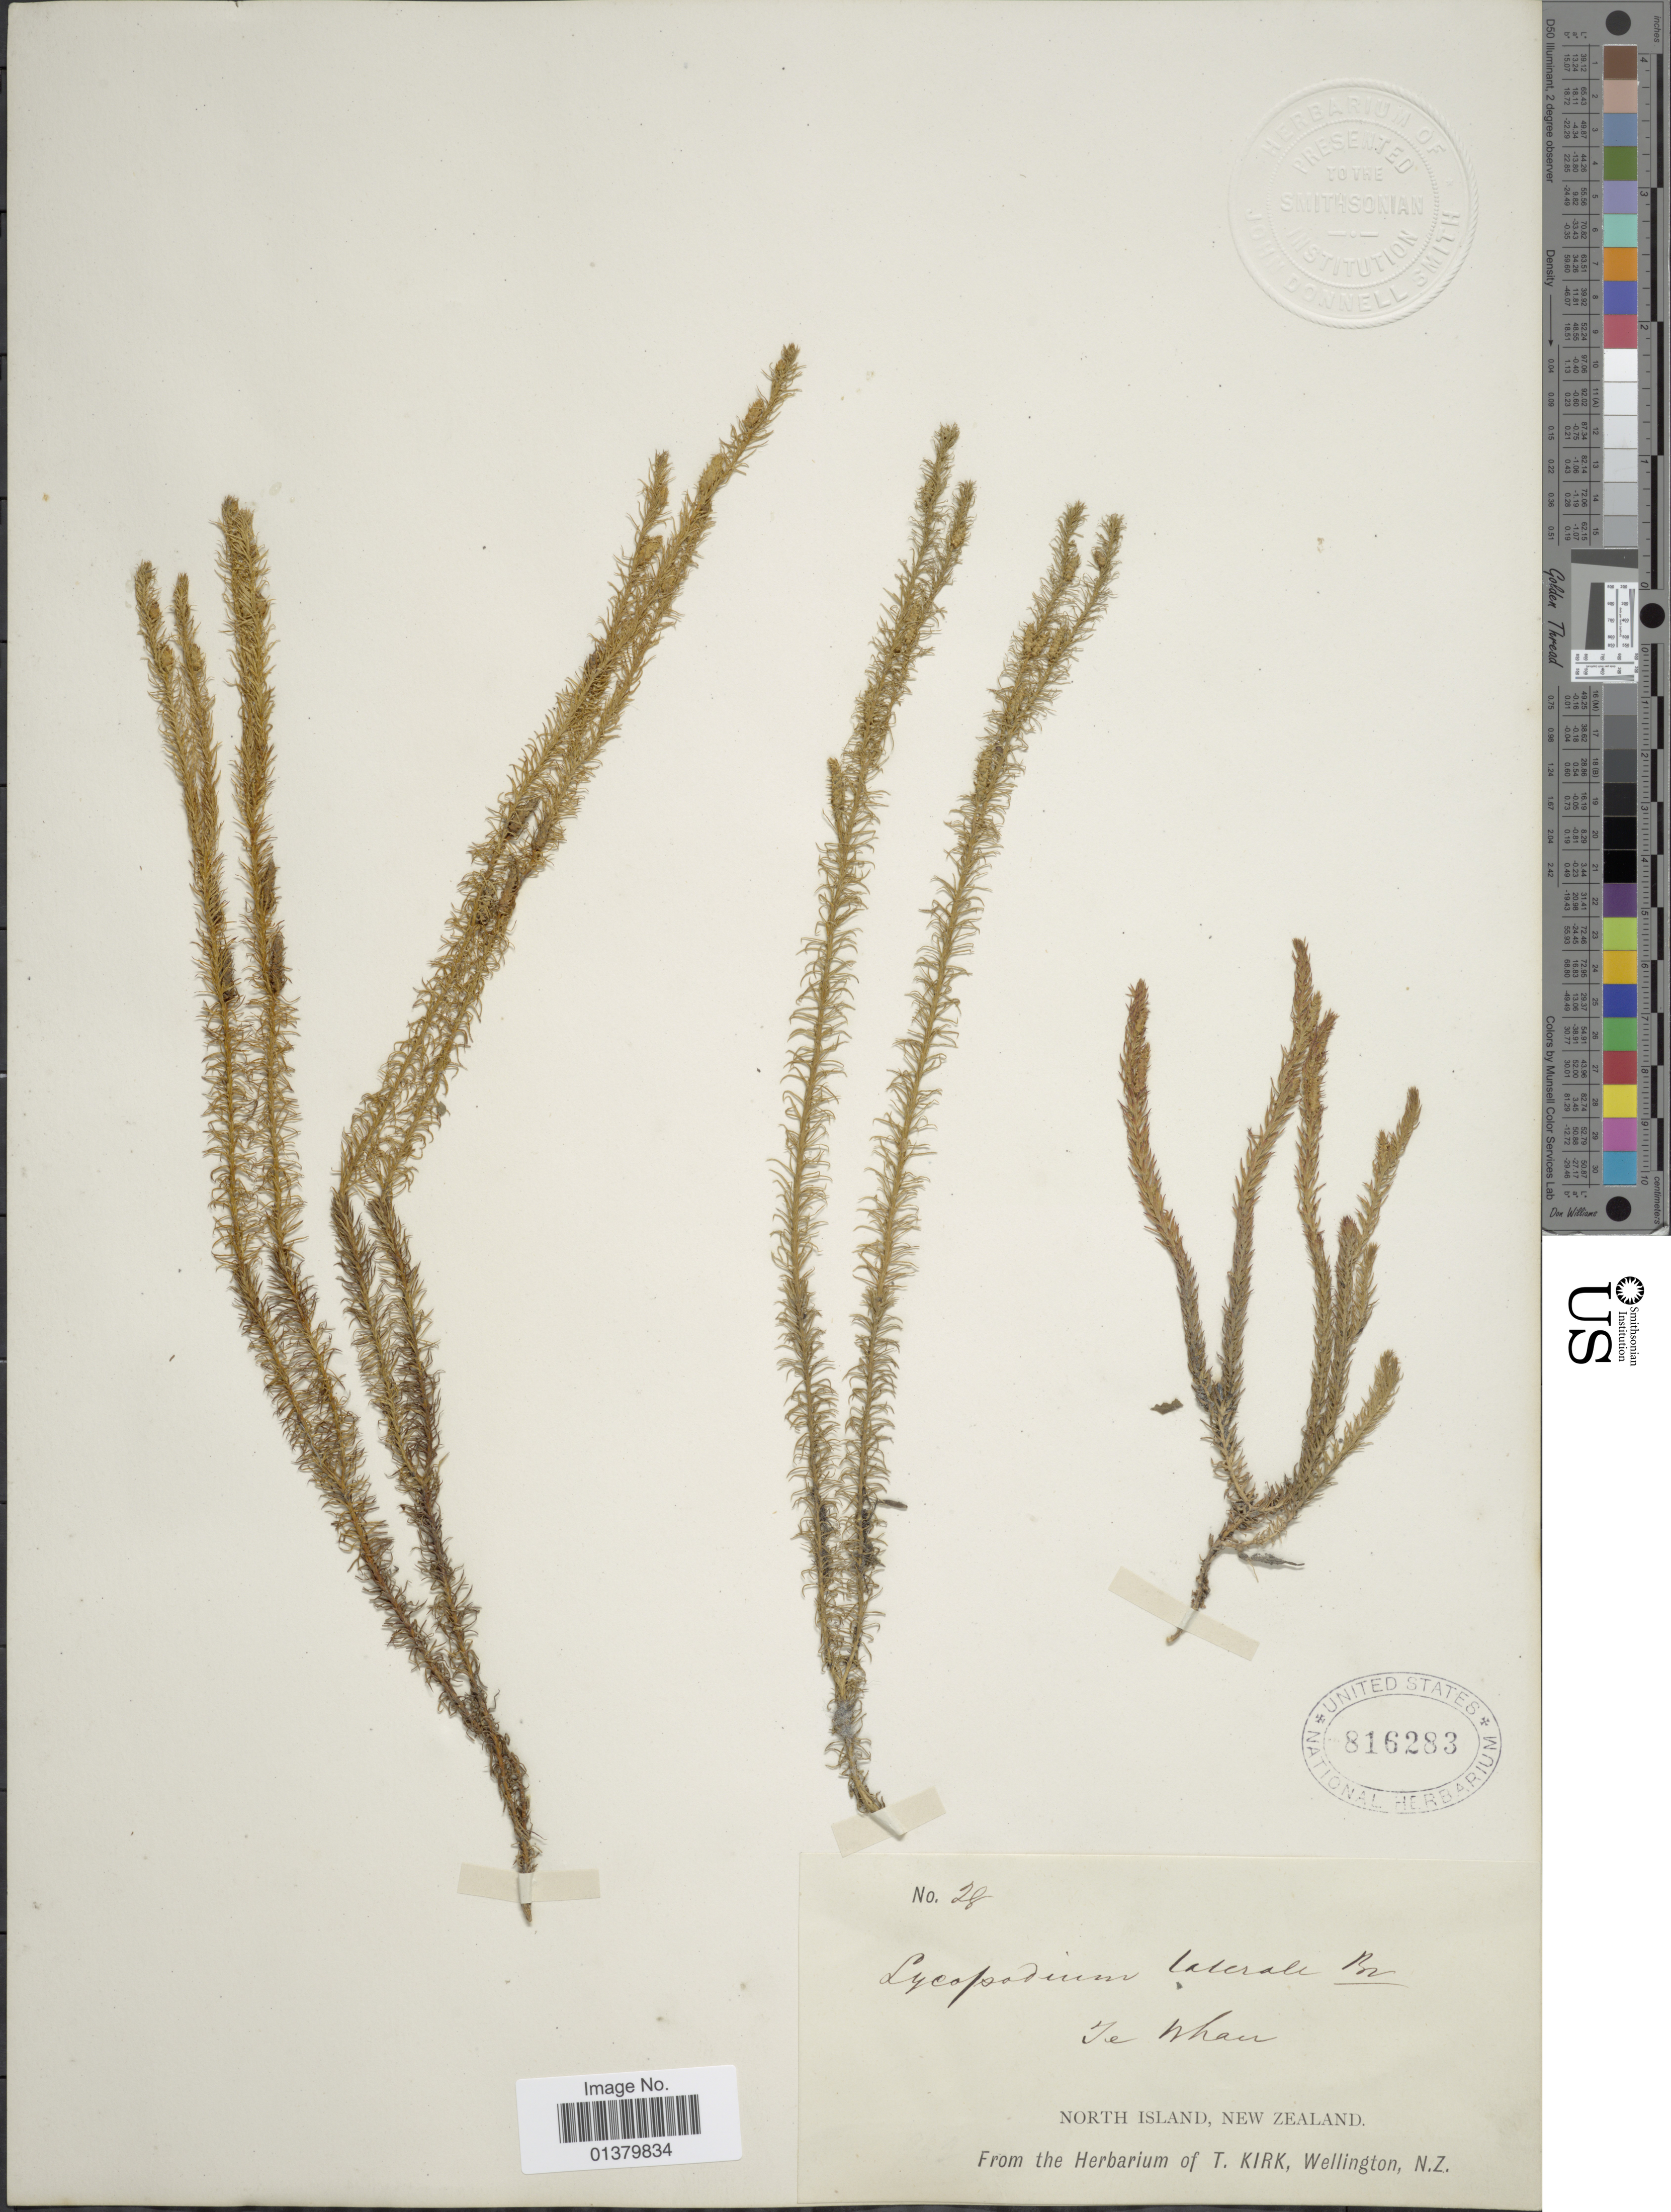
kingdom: Plantae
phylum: Tracheophyta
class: Lycopodiopsida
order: Lycopodiales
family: Lycopodiaceae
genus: Lateristachys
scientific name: Lateristachys lateralis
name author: (R. Br.) Holub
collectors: ex herb. T. Kirk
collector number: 28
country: New Zealand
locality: Te Whau, North Island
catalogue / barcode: US 816283